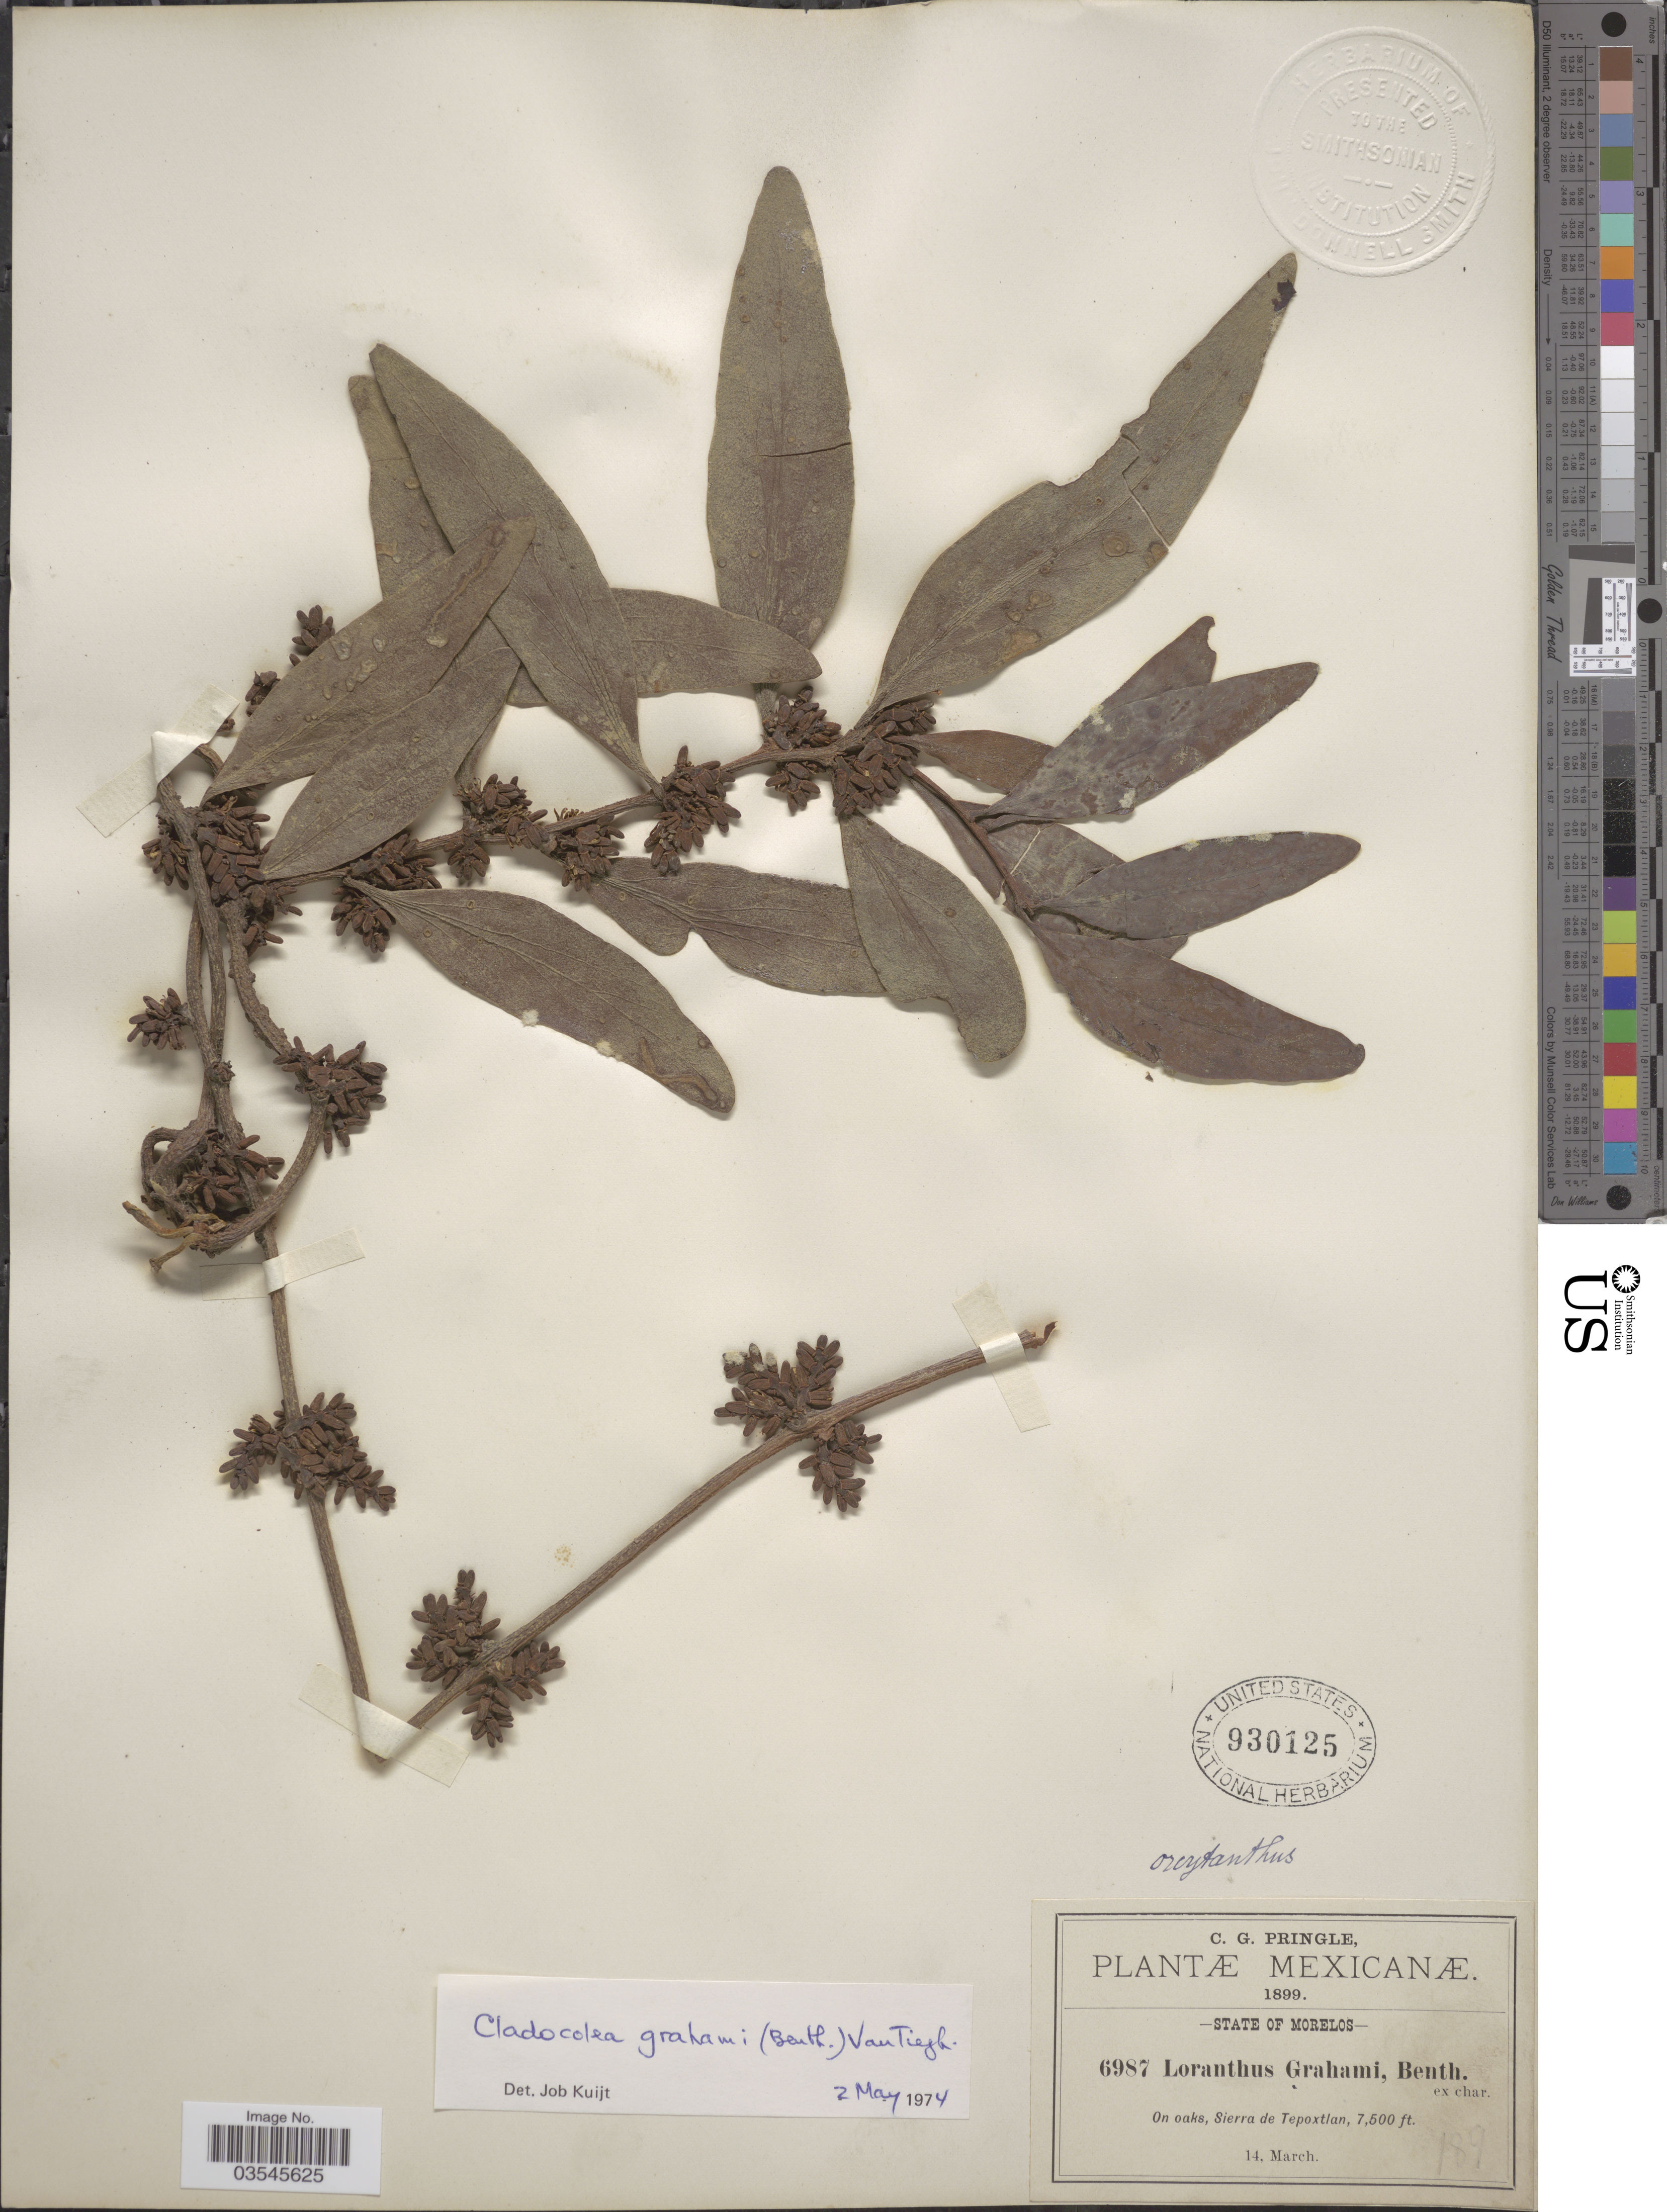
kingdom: Plantae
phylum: Tracheophyta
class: Magnoliopsida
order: Santalales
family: Loranthaceae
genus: Cladocolea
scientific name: Cladocolea grahamii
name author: (Benth.) Tiegh.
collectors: C. G. Pringle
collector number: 6987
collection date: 1899-03-14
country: Mexico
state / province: Morelos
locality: Sierra de Tepoxtlan.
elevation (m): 2286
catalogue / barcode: US 930125